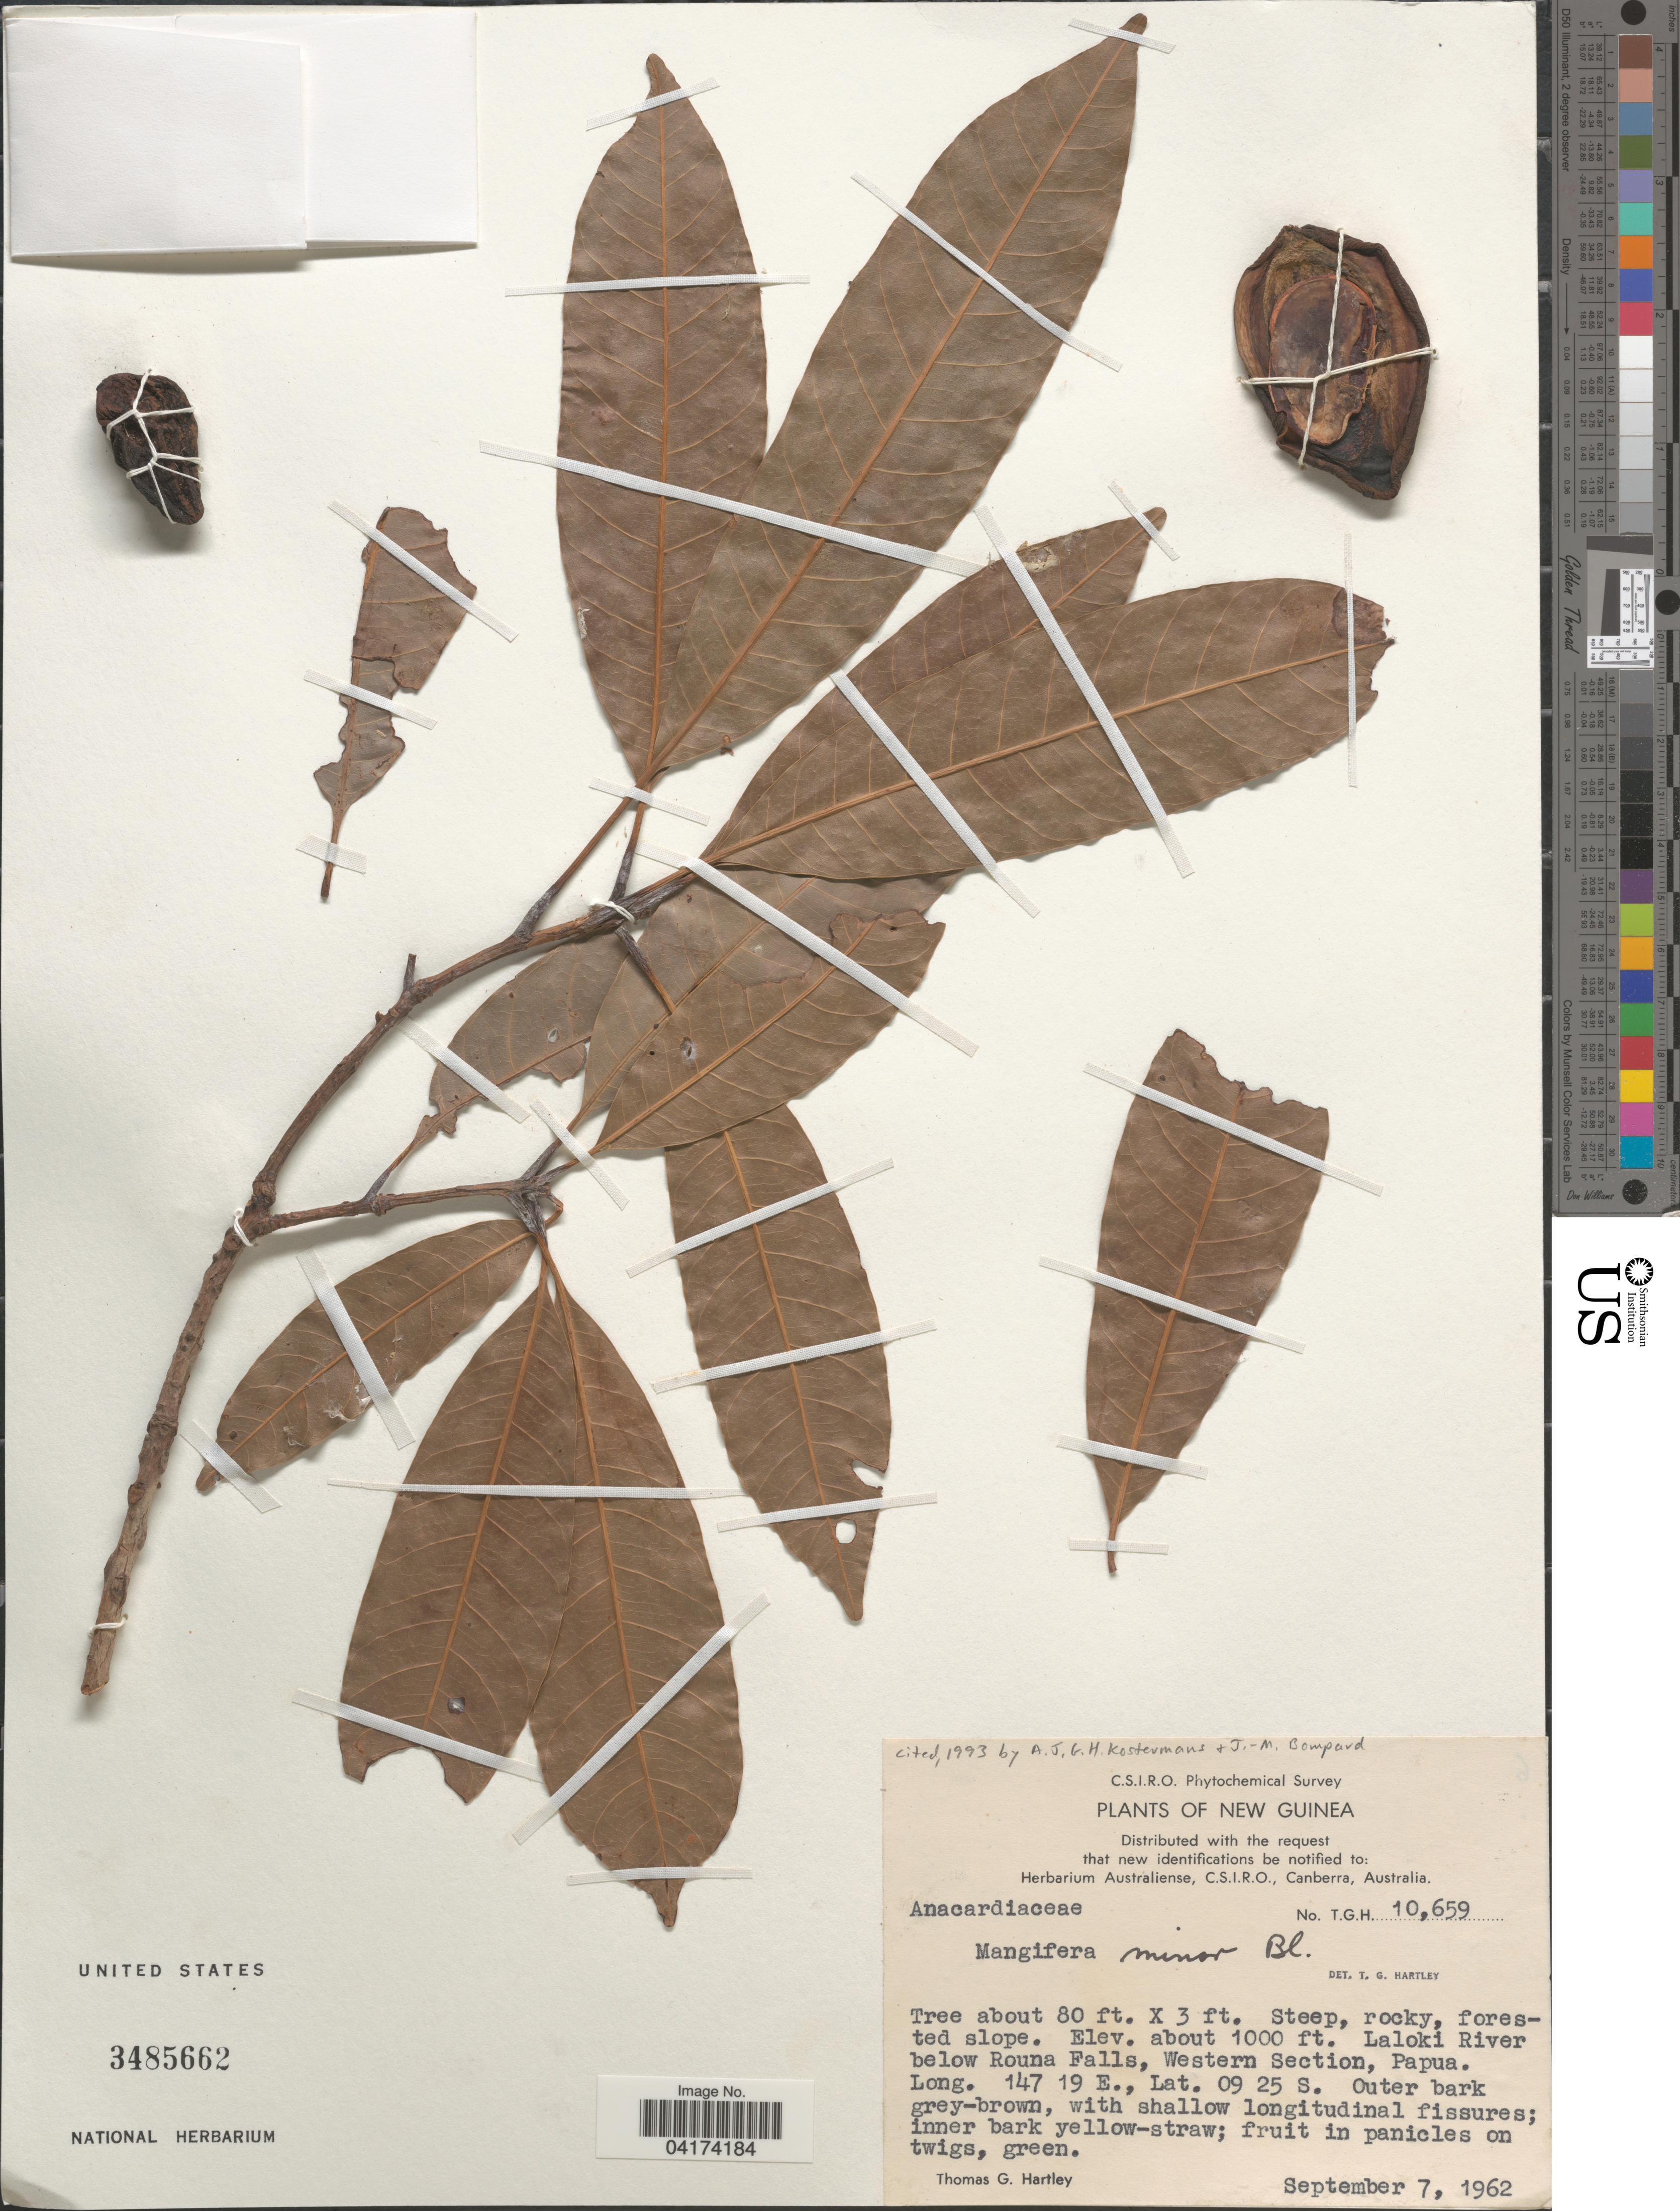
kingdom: Plantae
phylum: Tracheophyta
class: Magnoliopsida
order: Sapindales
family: Anacardiaceae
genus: Mangifera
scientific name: Mangifera minor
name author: Blume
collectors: T. G. Hartley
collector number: T.G.H.10659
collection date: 1962-09-07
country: Papua New Guinea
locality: Papua. New Guinea. Laloki River below Rouna Falls, Western Section, Papua.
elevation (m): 305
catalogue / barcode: US 3485662